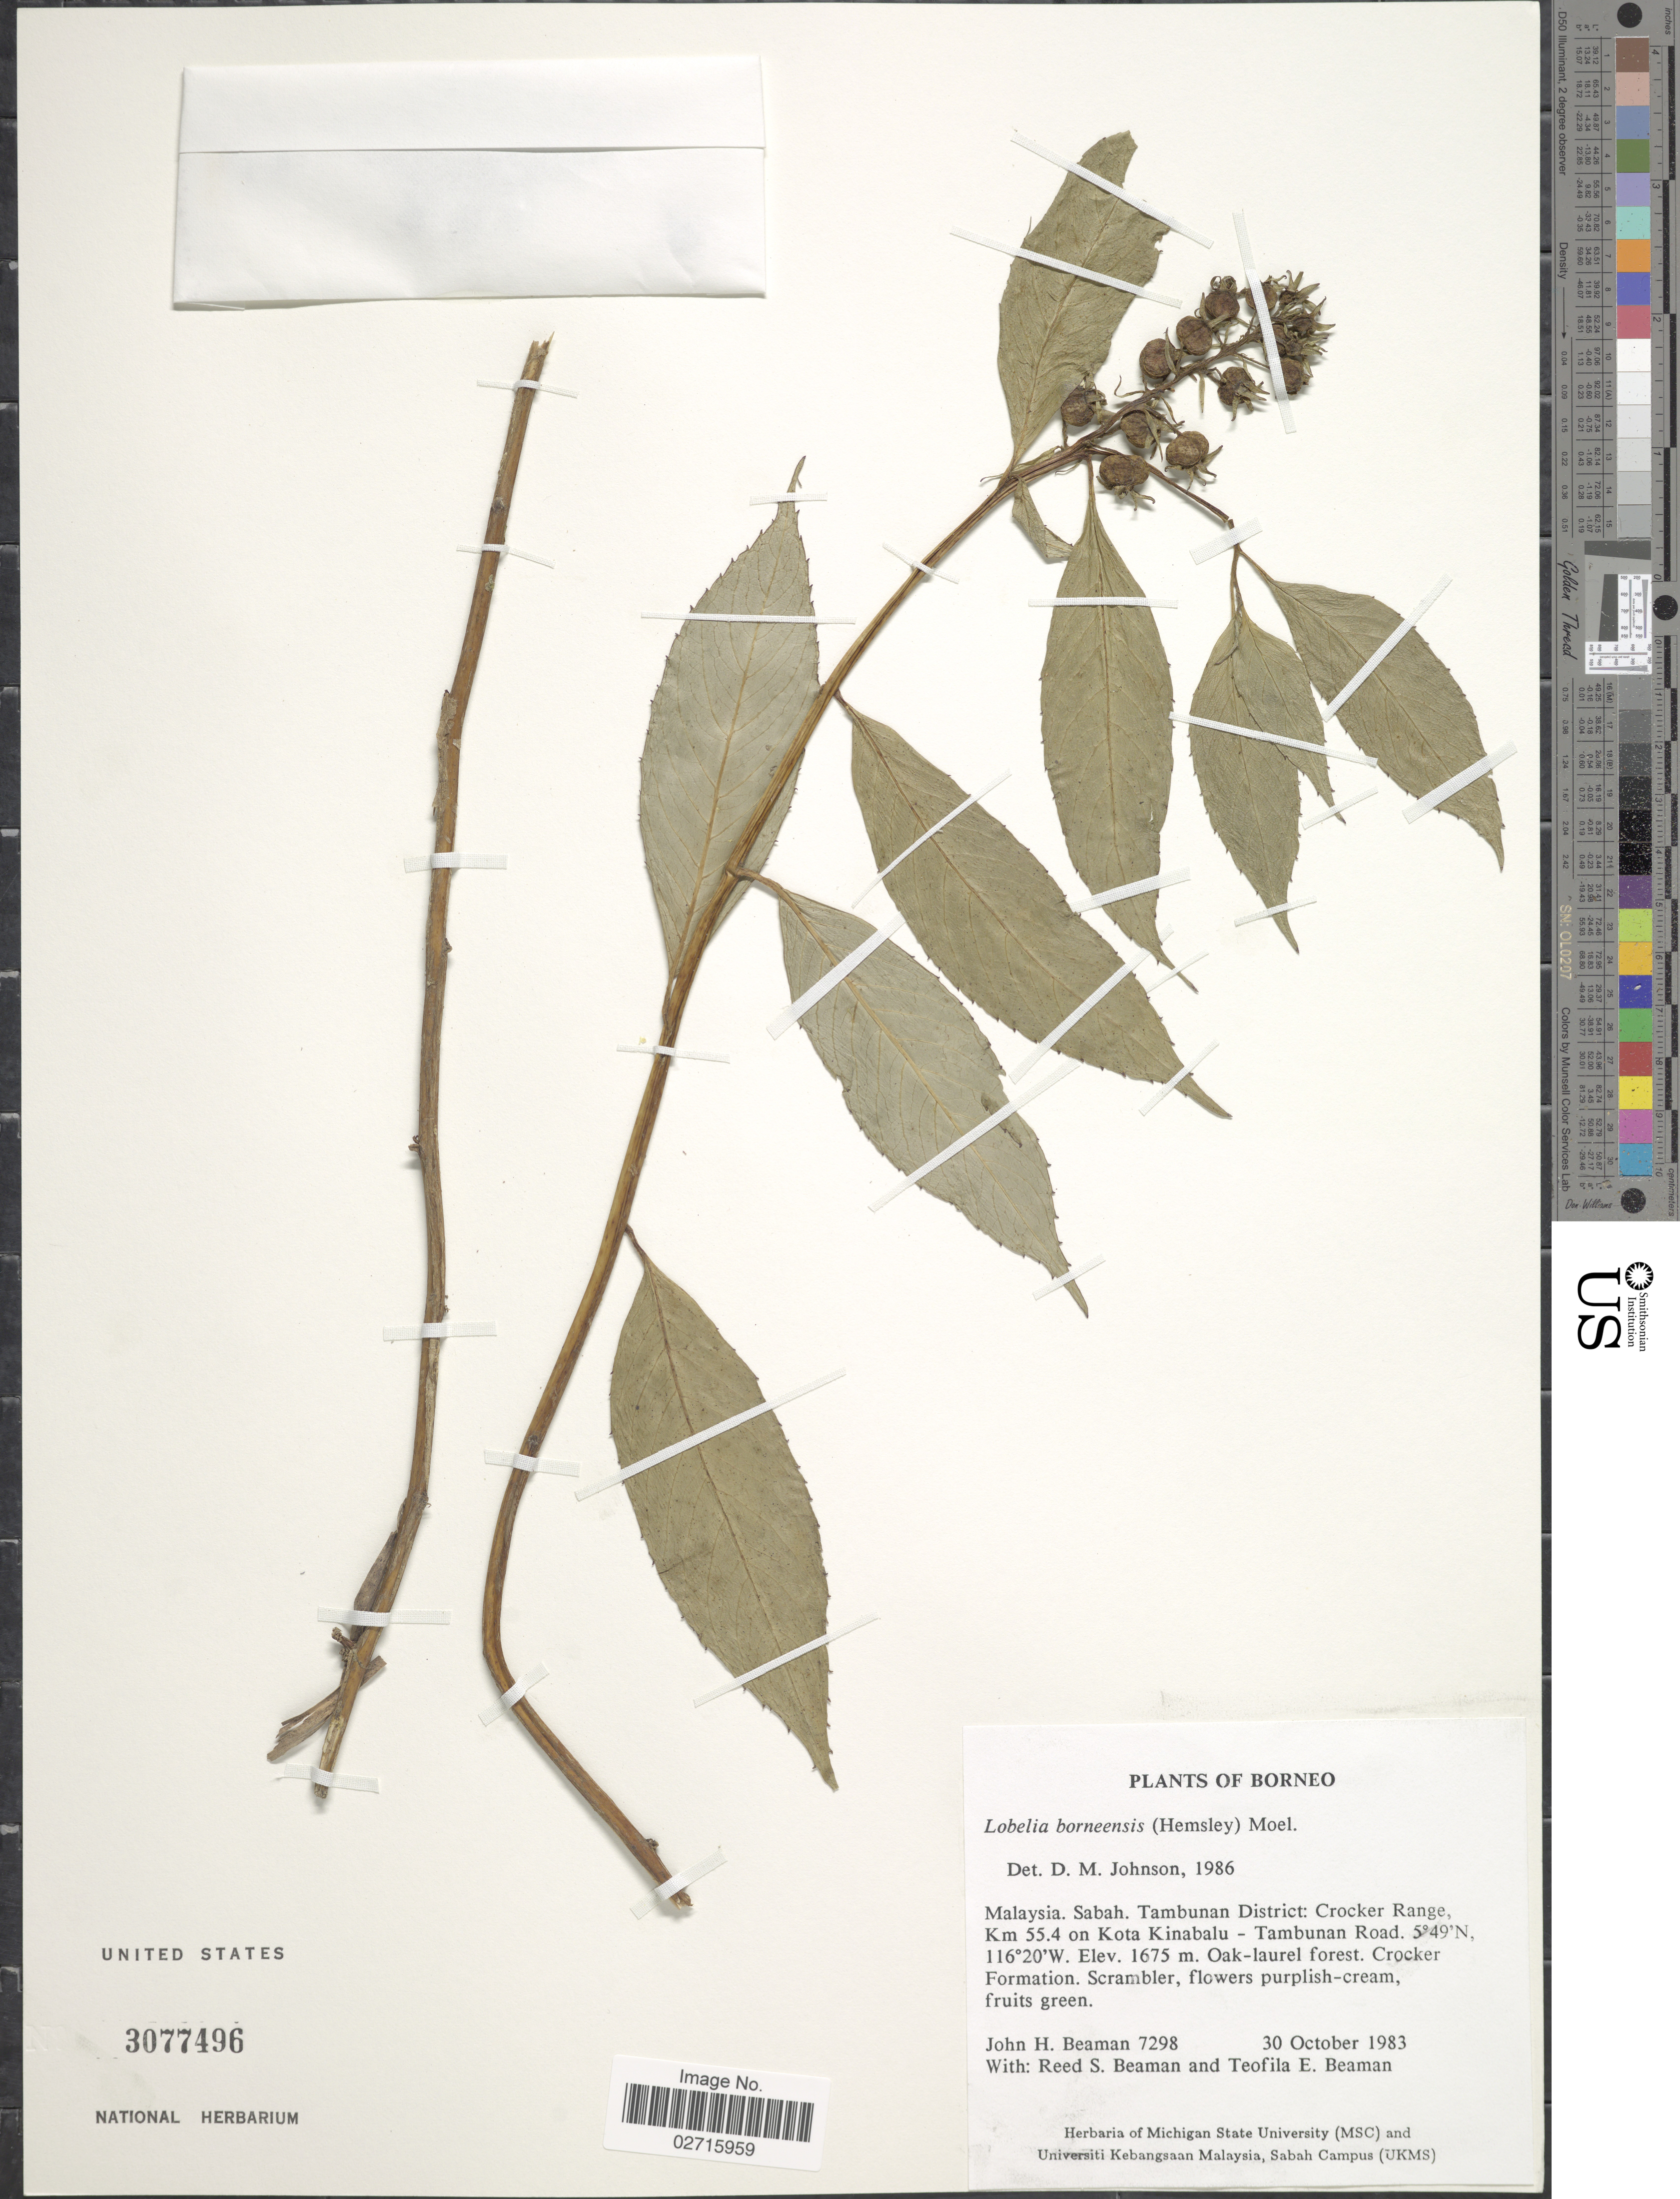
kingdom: Plantae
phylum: Tracheophyta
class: Magnoliopsida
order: Asterales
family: Campanulaceae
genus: Lobelia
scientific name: Lobelia borneensis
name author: (Hemsl.) Moeliono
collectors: J. H. Beaman, R. S. Beaman & T. E. Beaman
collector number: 7298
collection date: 1983-10-30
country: Malaysia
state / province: Sabah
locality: Borneo, Tambunan District: Crocker Range, Km. 55.4 on Kota Kinabalu-Tambunan Road.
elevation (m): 1675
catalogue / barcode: US 3077496